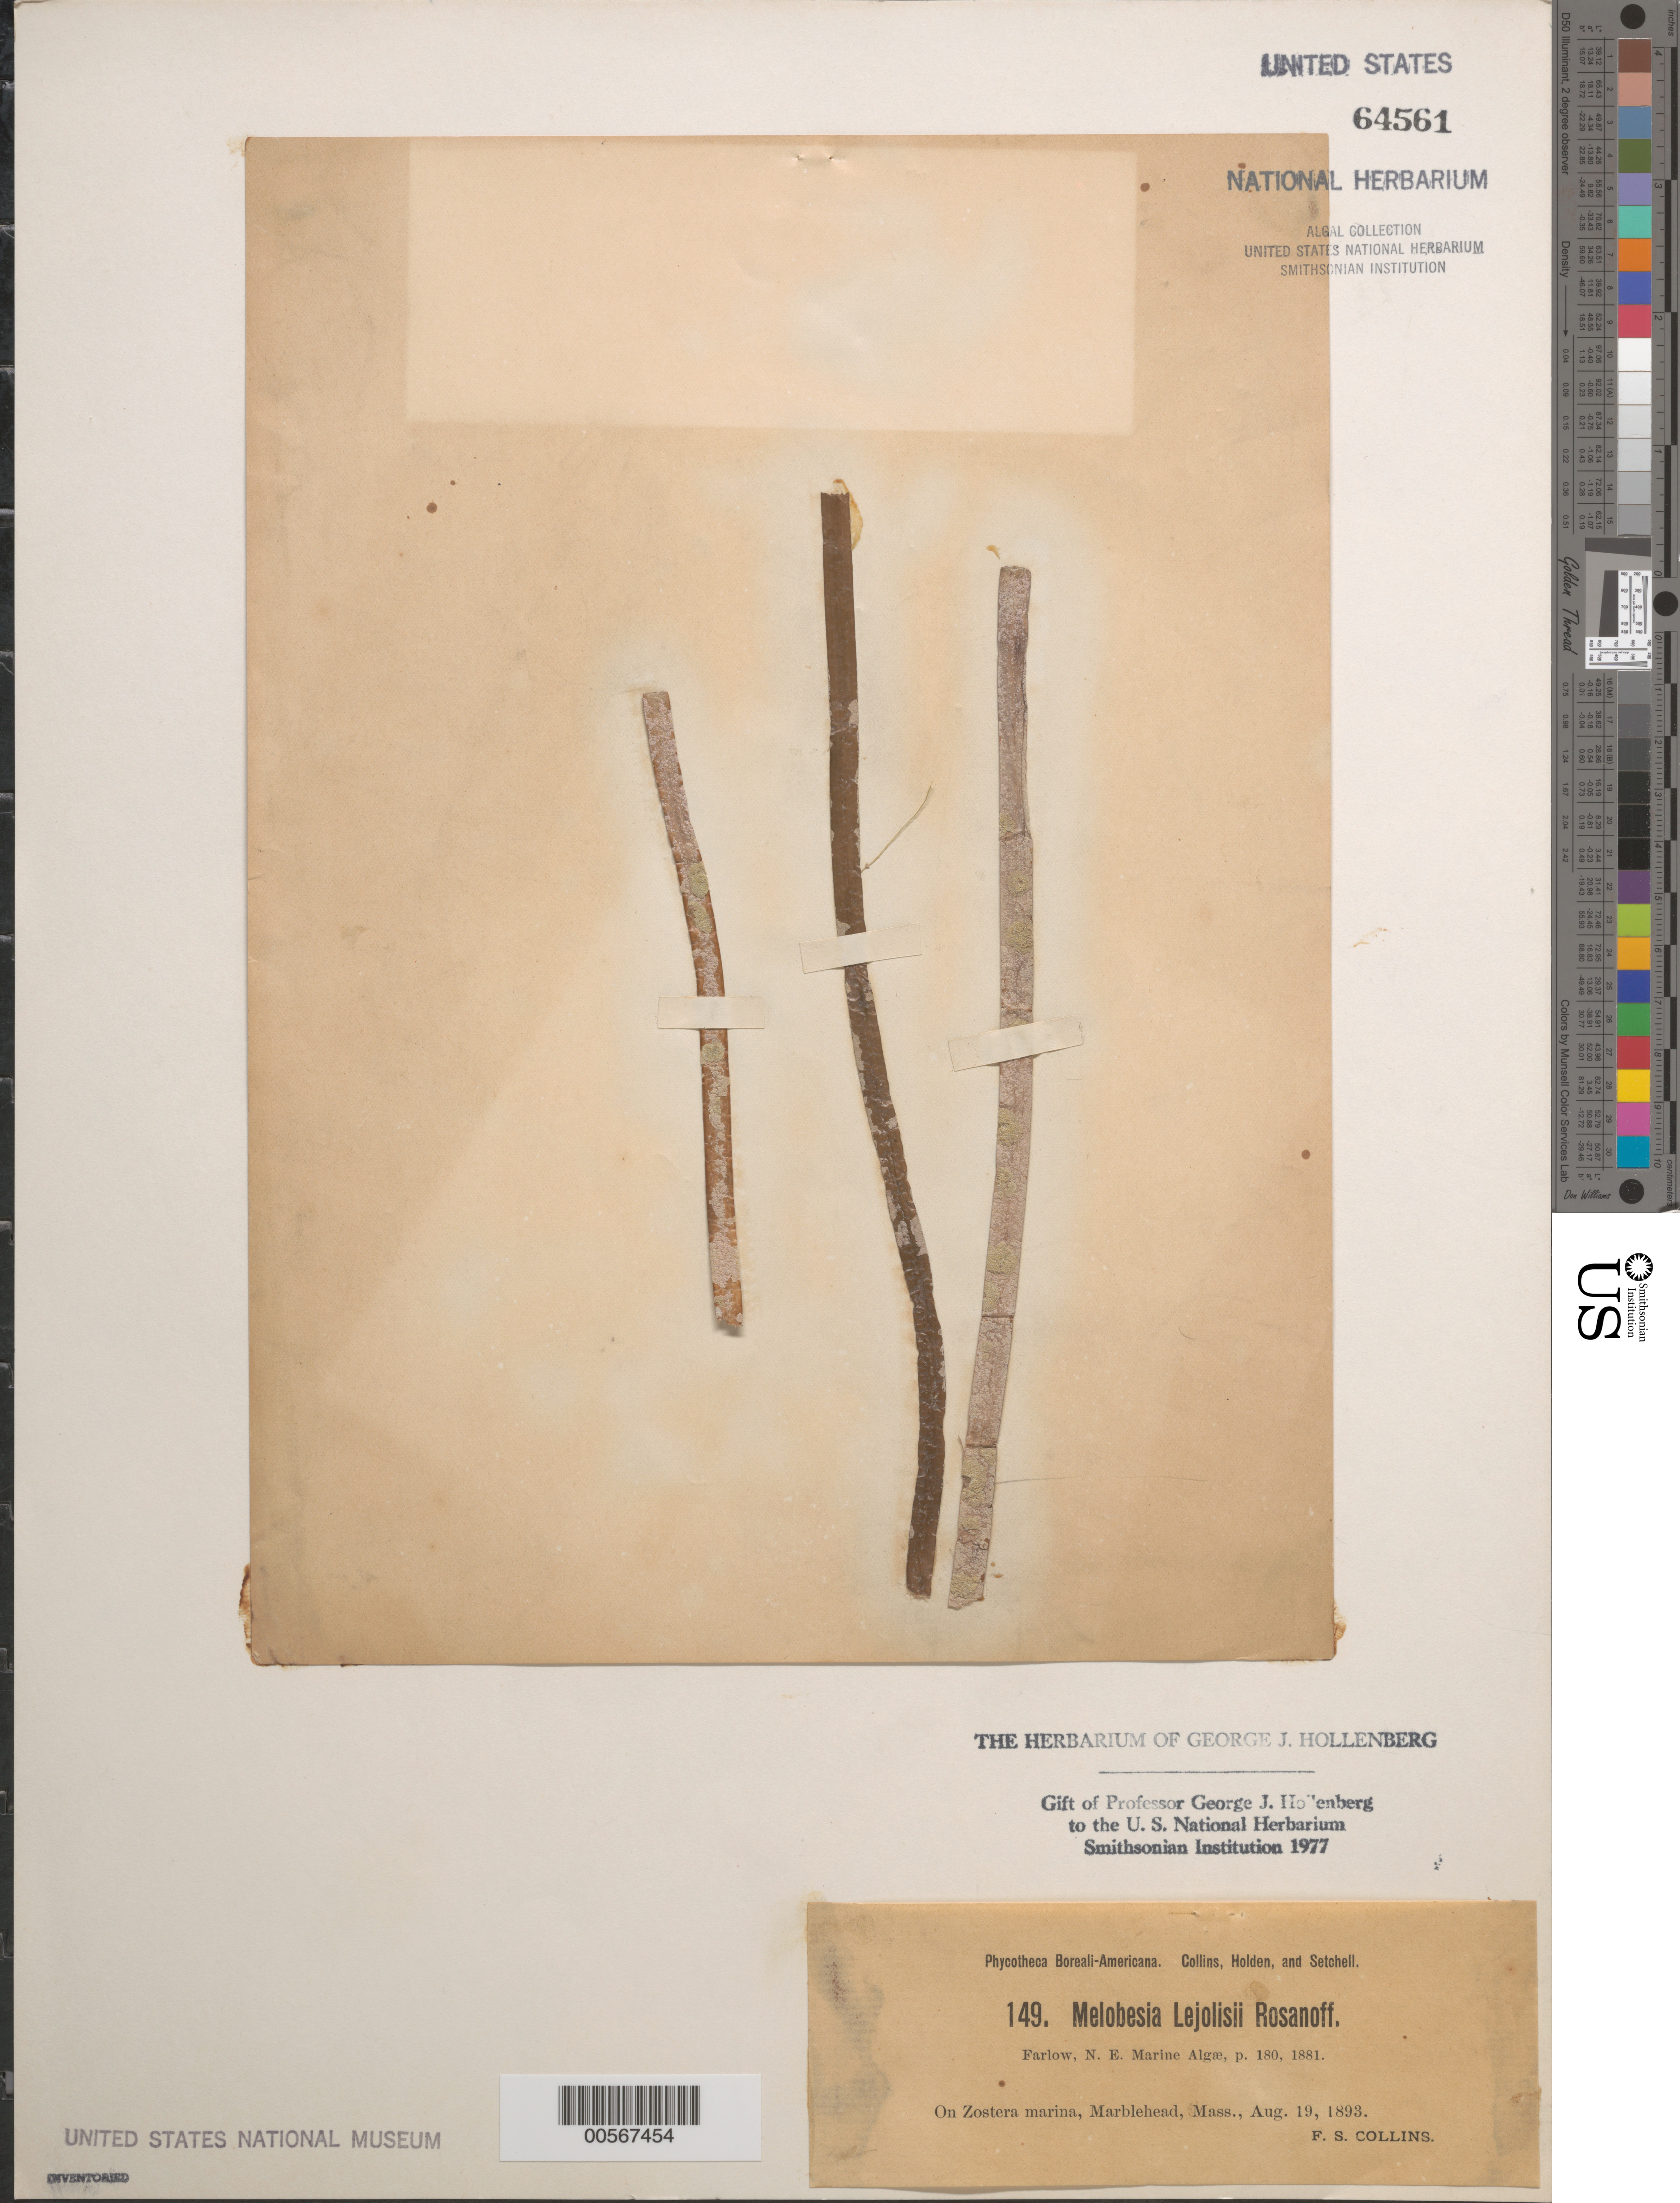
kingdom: Plantae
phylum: Rhodophyta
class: Florideophyceae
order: Corallinales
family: Corallinaceae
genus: Pneophyllum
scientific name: Pneophyllum fragile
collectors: F. Collins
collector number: PB-A 149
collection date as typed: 19 Aug 1893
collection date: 1893-08-19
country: United States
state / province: Massachusetts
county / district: Essex County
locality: Marblehead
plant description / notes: Collins, Holden & Setchell, Phycotheca Boreali-Americana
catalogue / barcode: US 64561